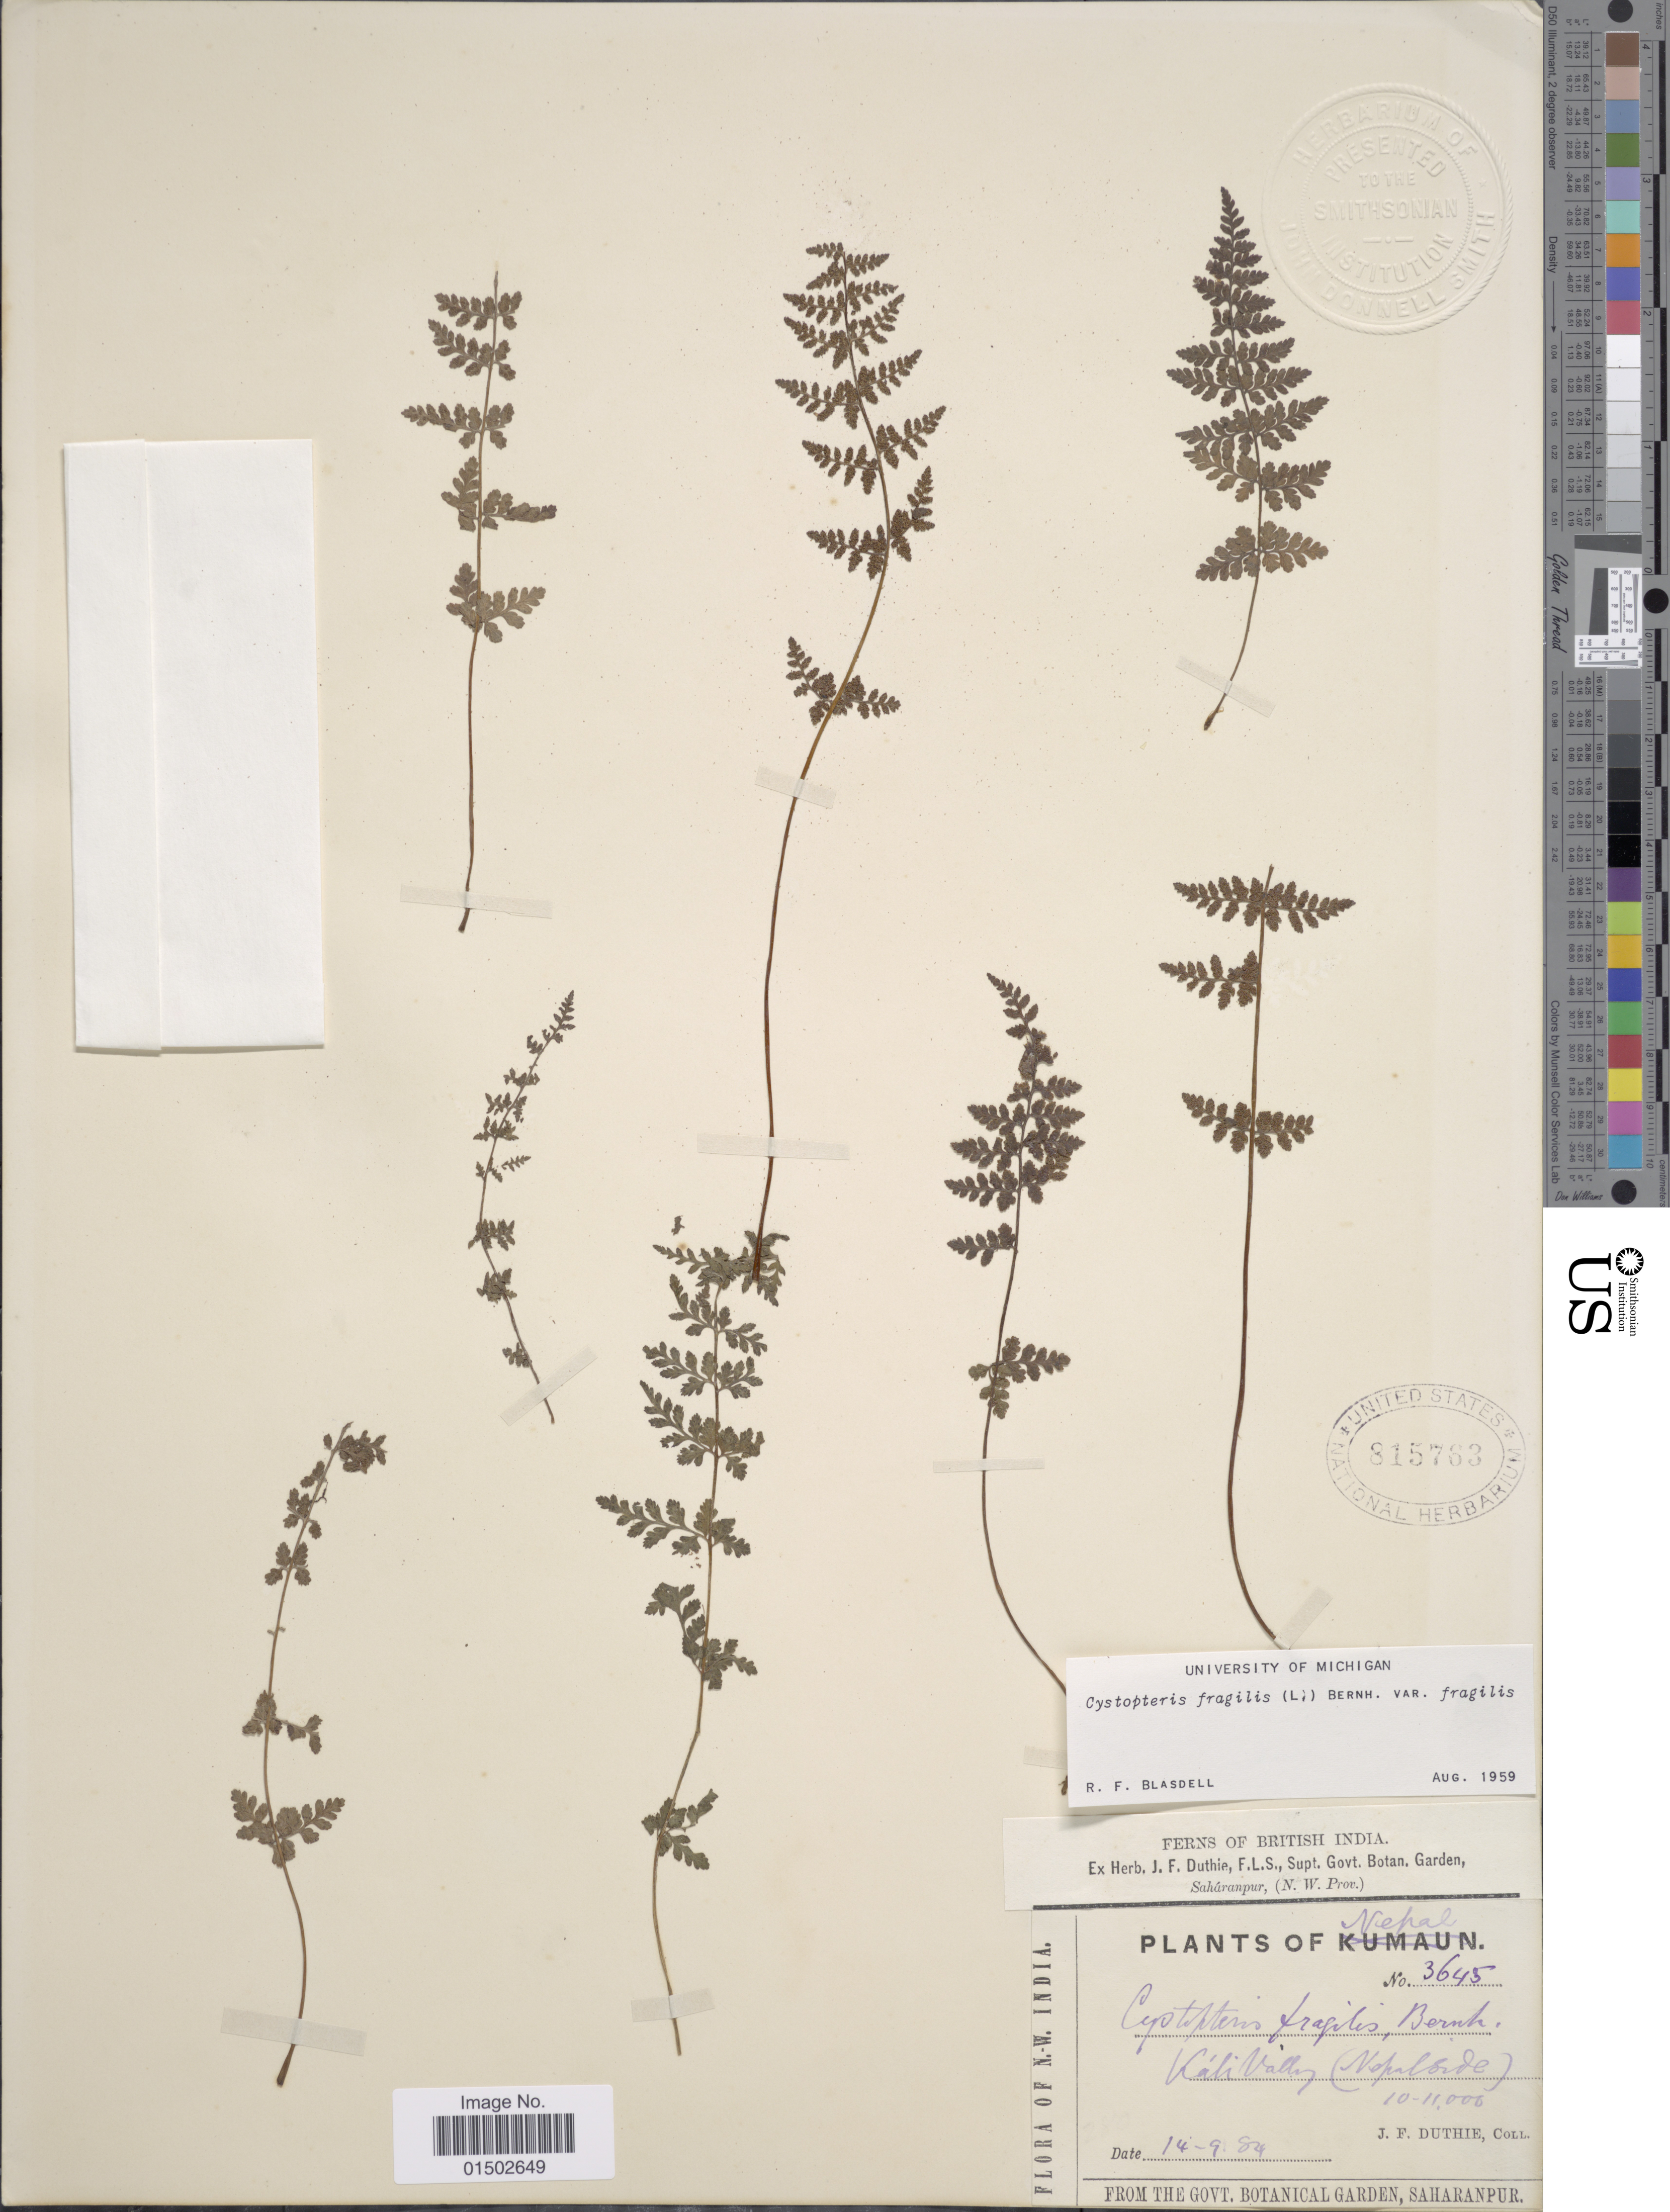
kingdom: Plantae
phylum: Tracheophyta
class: Polypodiopsida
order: Polypodiales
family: Cystopteridaceae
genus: Cystopteris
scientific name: Cystopteris fragilis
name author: (L.) Bernh.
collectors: J. F. Duthie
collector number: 3645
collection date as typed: Transcribed d/m/y: 14/9/84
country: Nepal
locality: Nepal, Kali Valley (Nepalside)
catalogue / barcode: US 815763